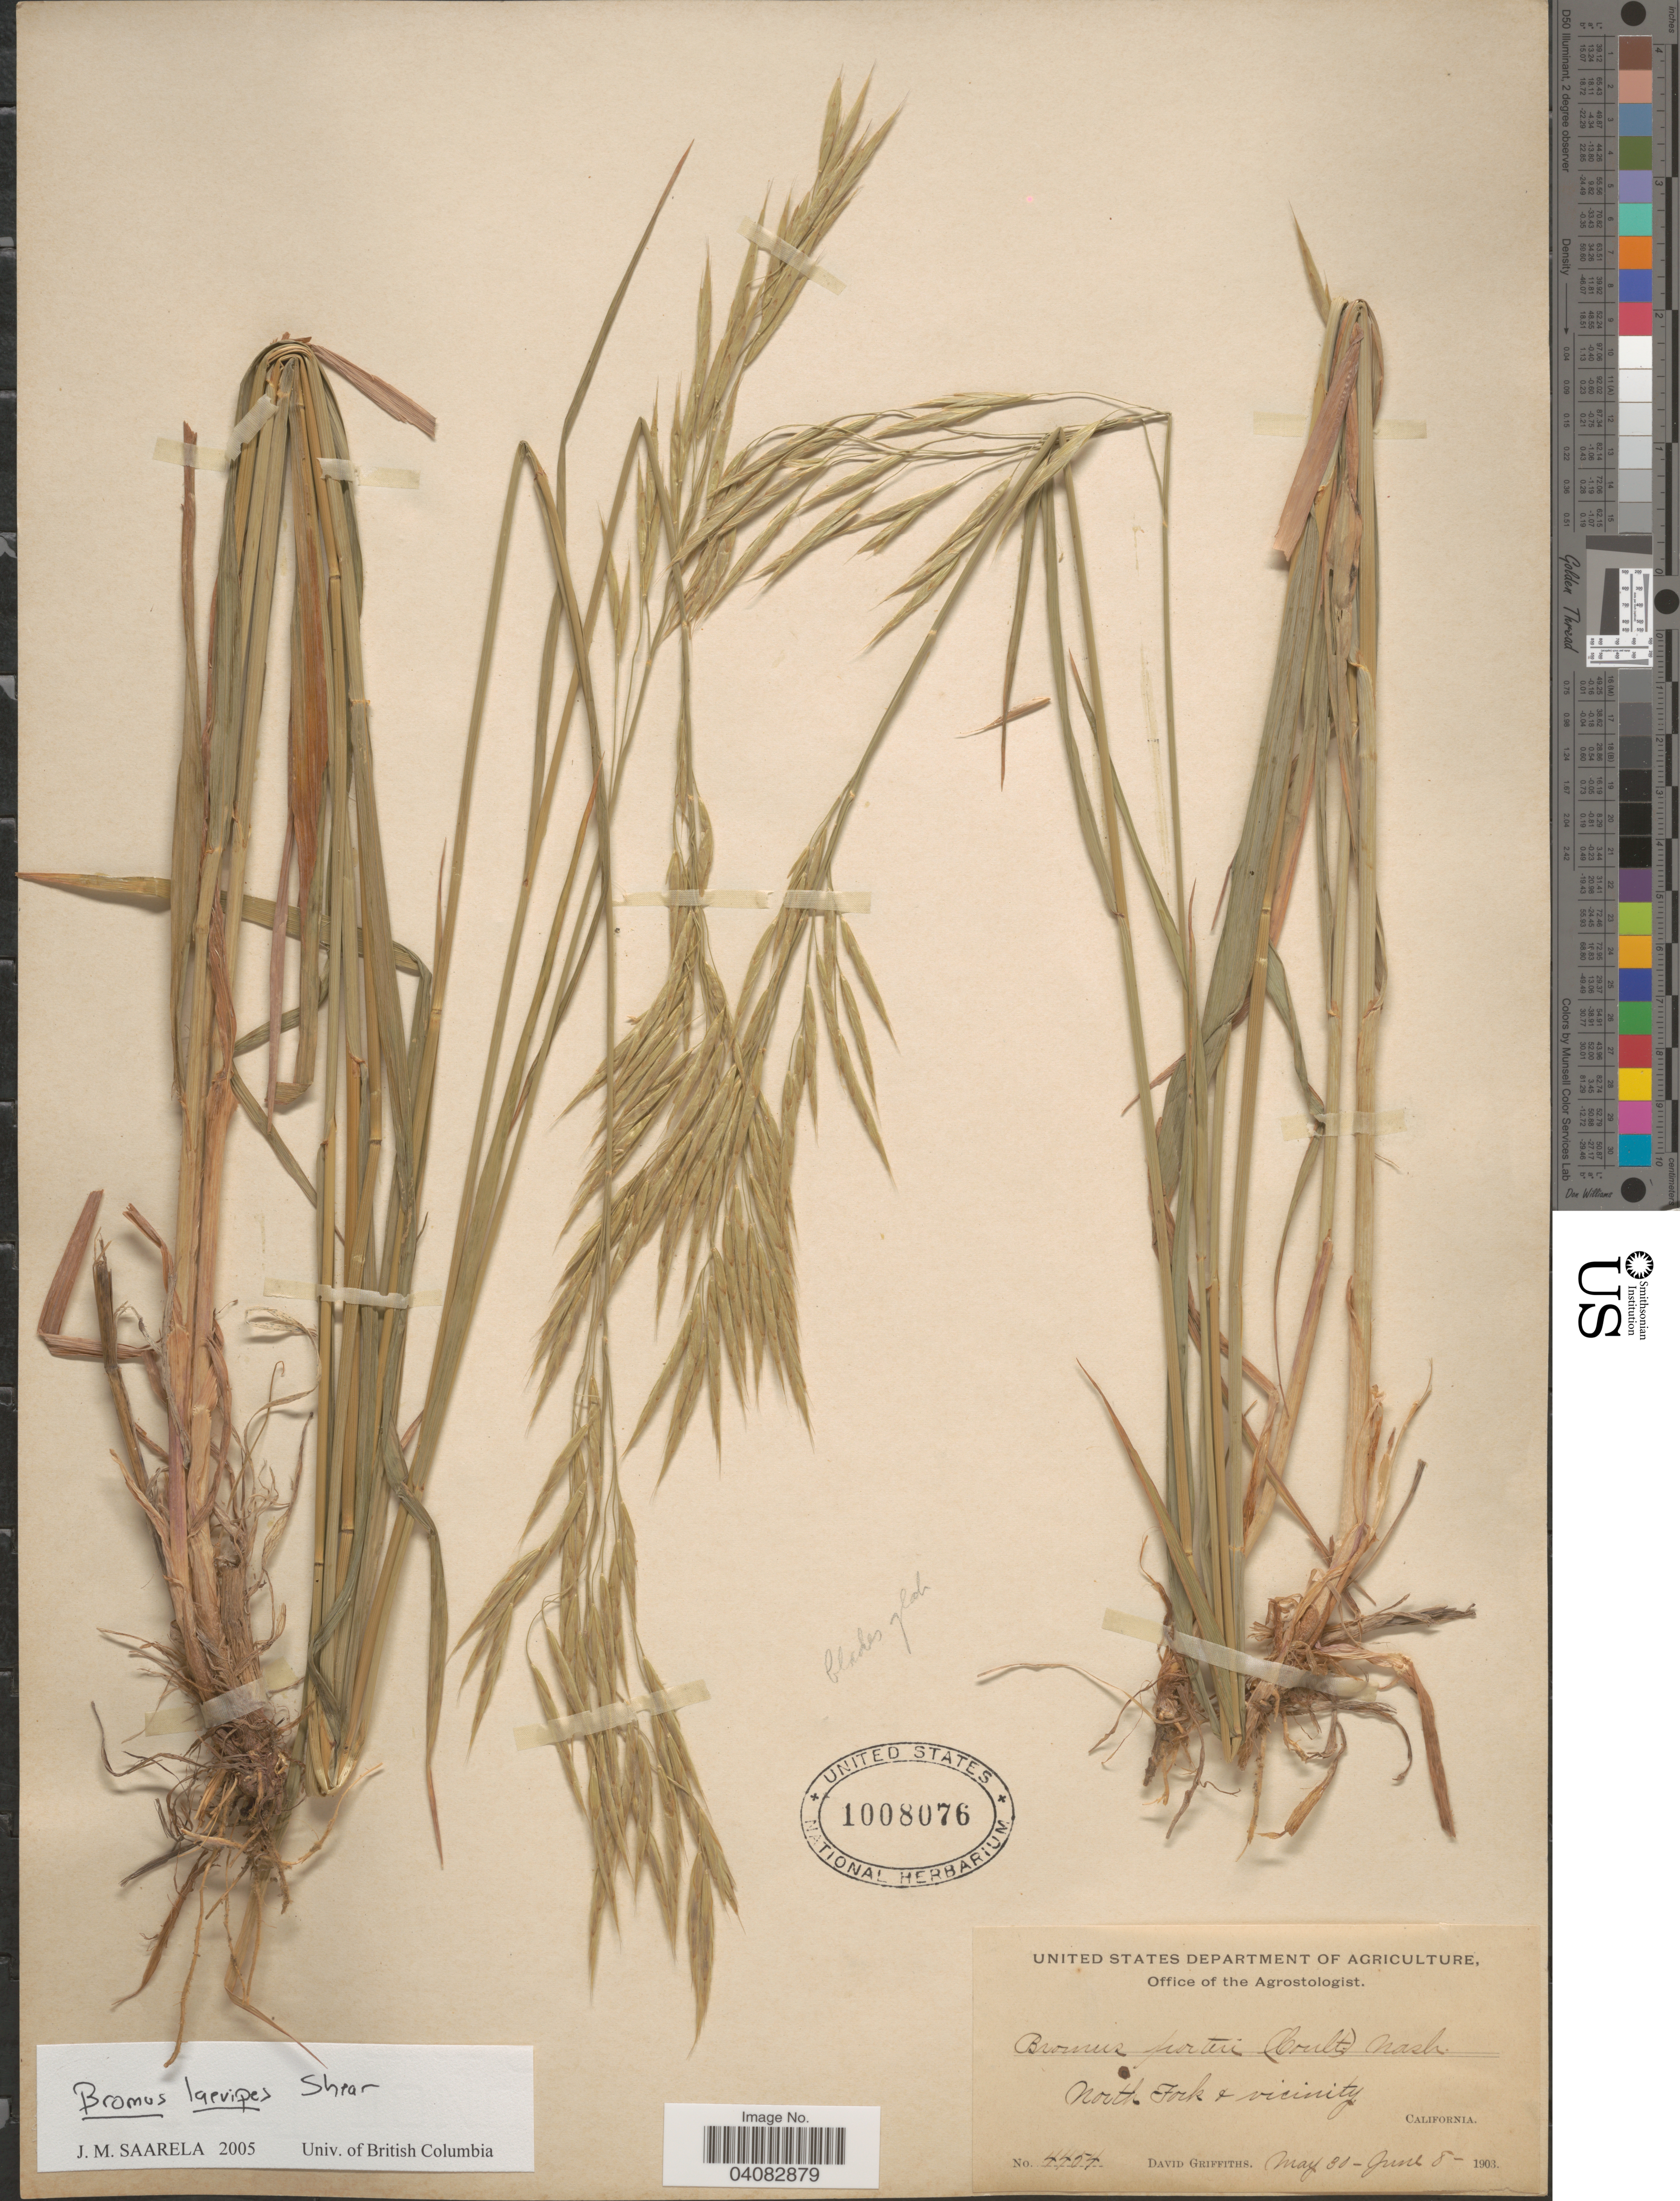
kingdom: Plantae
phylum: Tracheophyta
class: Liliopsida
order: Poales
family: Poaceae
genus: Bromus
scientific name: Bromus lanatipes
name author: (Shear) Rydb.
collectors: D. Griffiths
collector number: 4454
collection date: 1903-05-30/1903-06-08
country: United States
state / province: California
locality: North Fork & vicinity.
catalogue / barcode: US 1008076